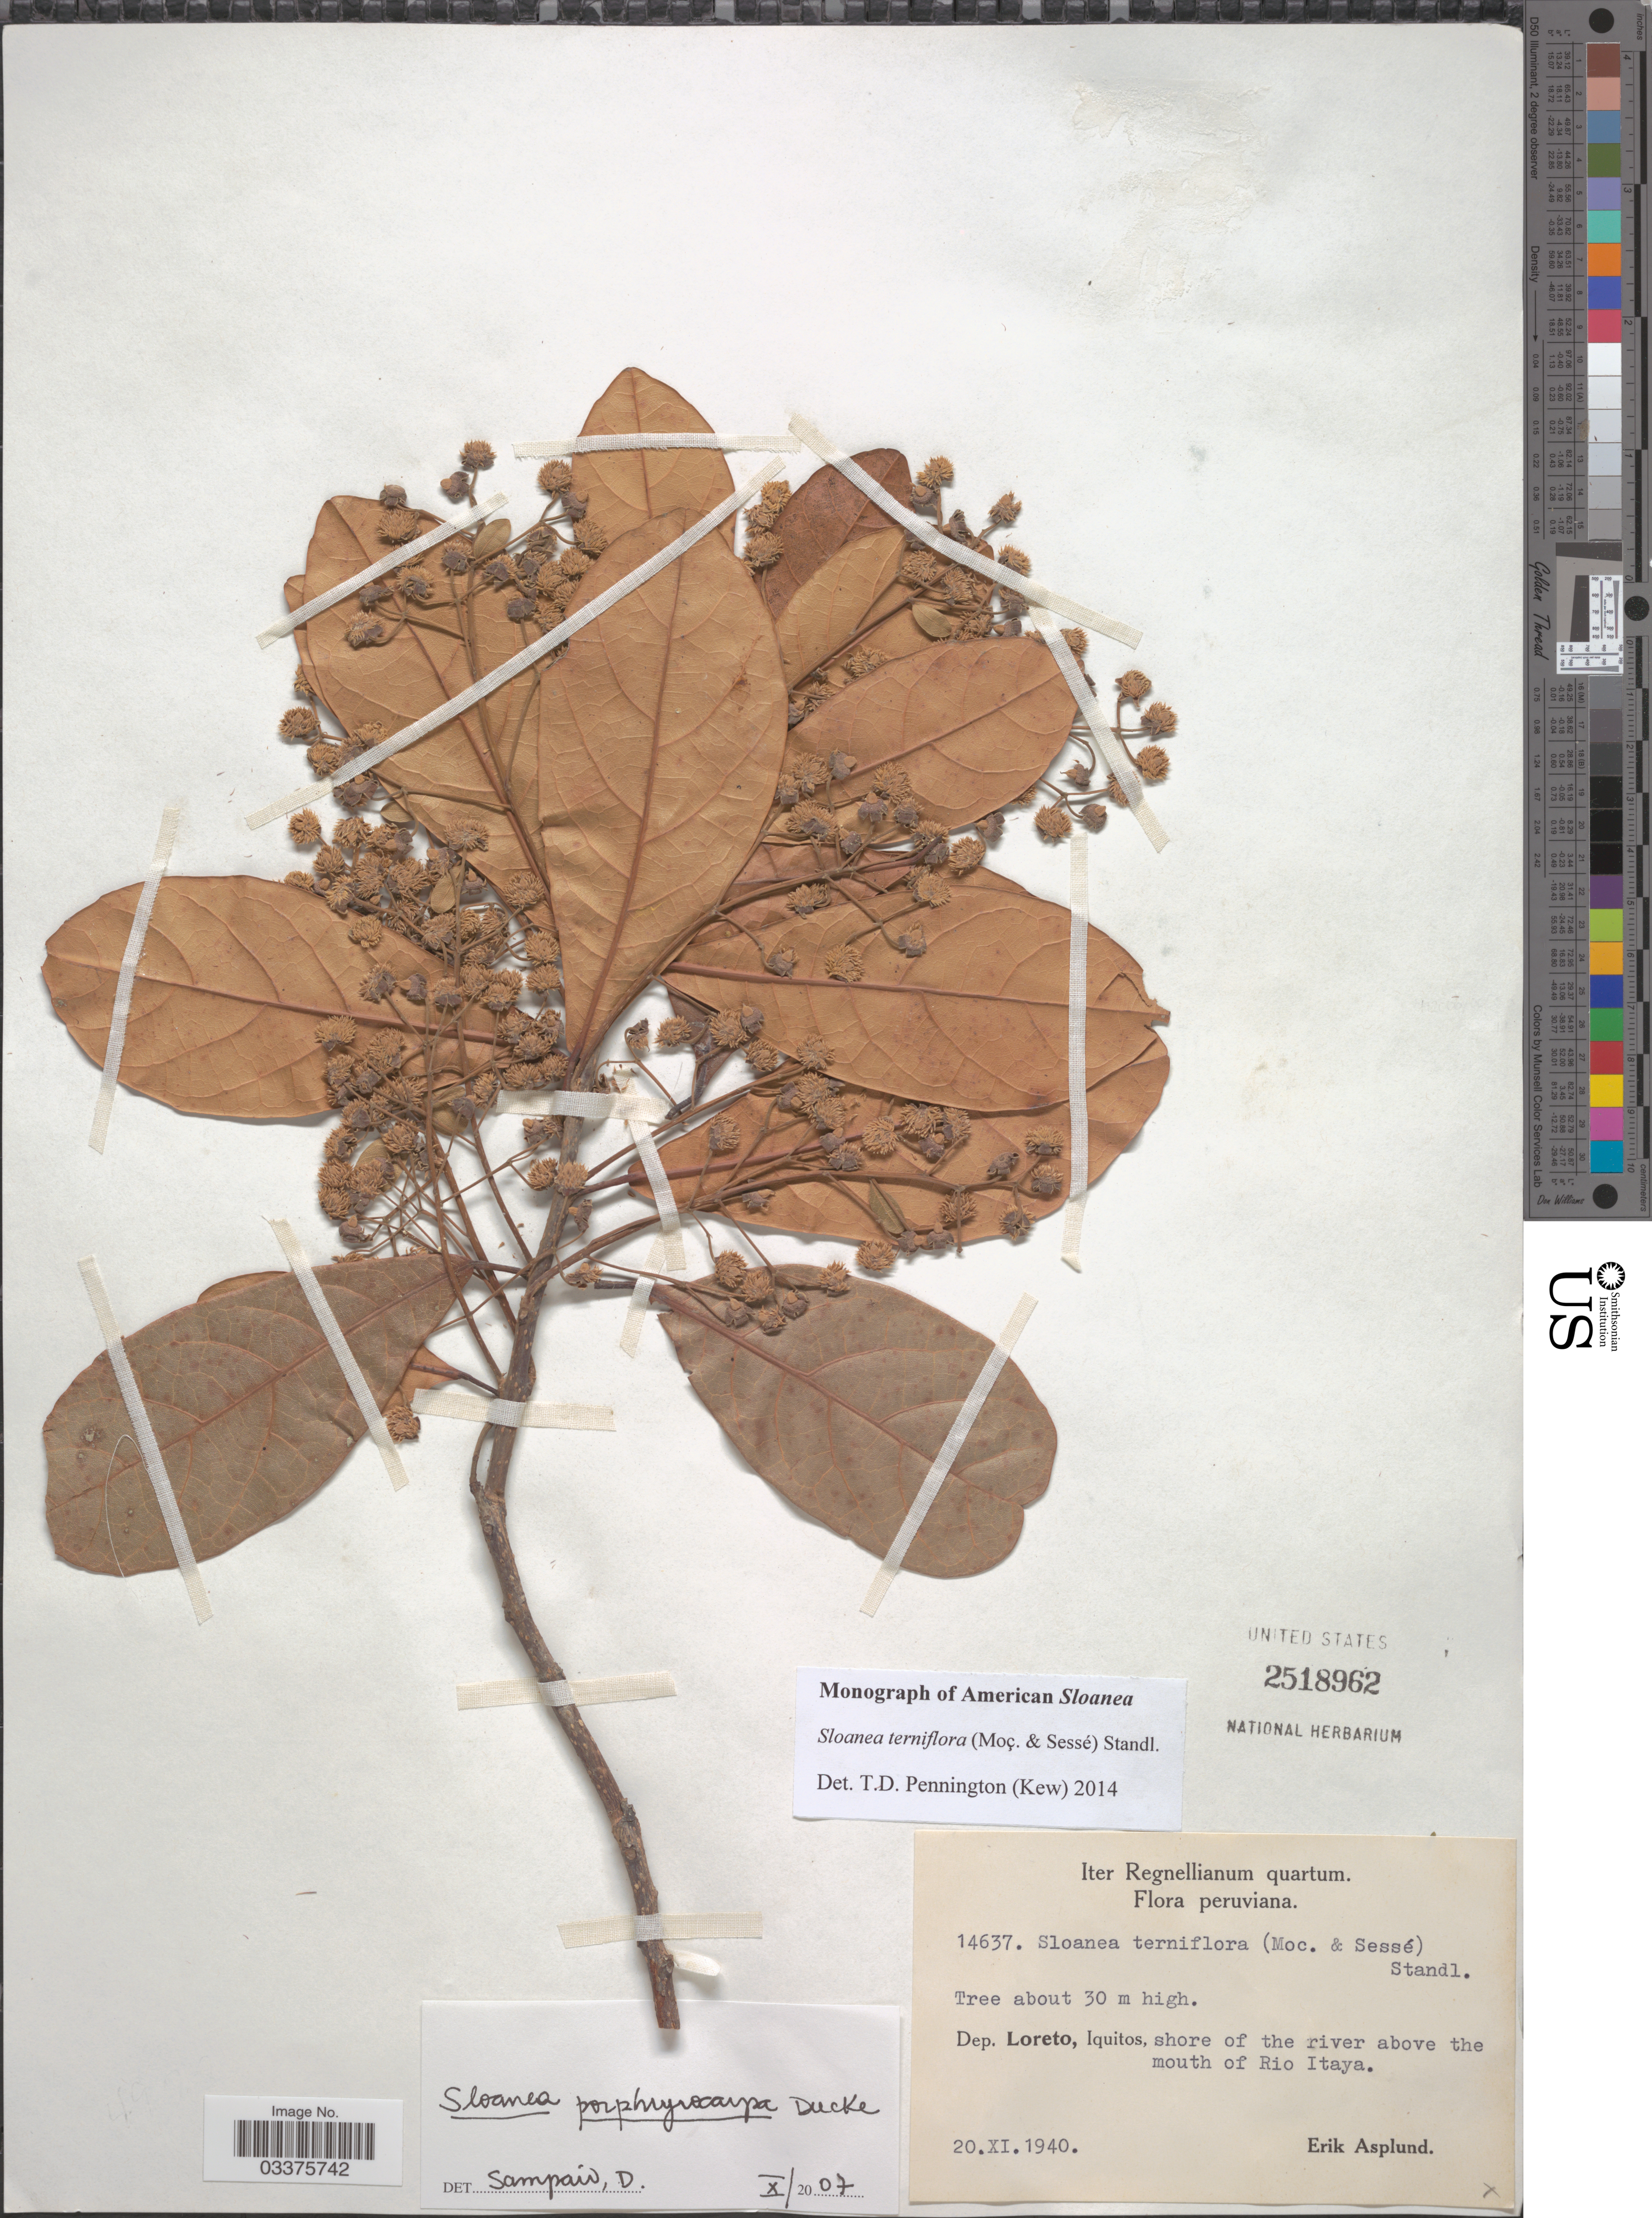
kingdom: Plantae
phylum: Tracheophyta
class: Magnoliopsida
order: Oxalidales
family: Elaeocarpaceae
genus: Sloanea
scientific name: Sloanea terniflora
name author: (Moc. & Sessé ex DC.) Standl.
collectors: E. Asplund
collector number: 14637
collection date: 1940-11-20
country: Peru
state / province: Loreto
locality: Dep. Loreto, Iquitos, shore of the river above the mouth of Rio Itaya.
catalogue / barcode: US 2518962